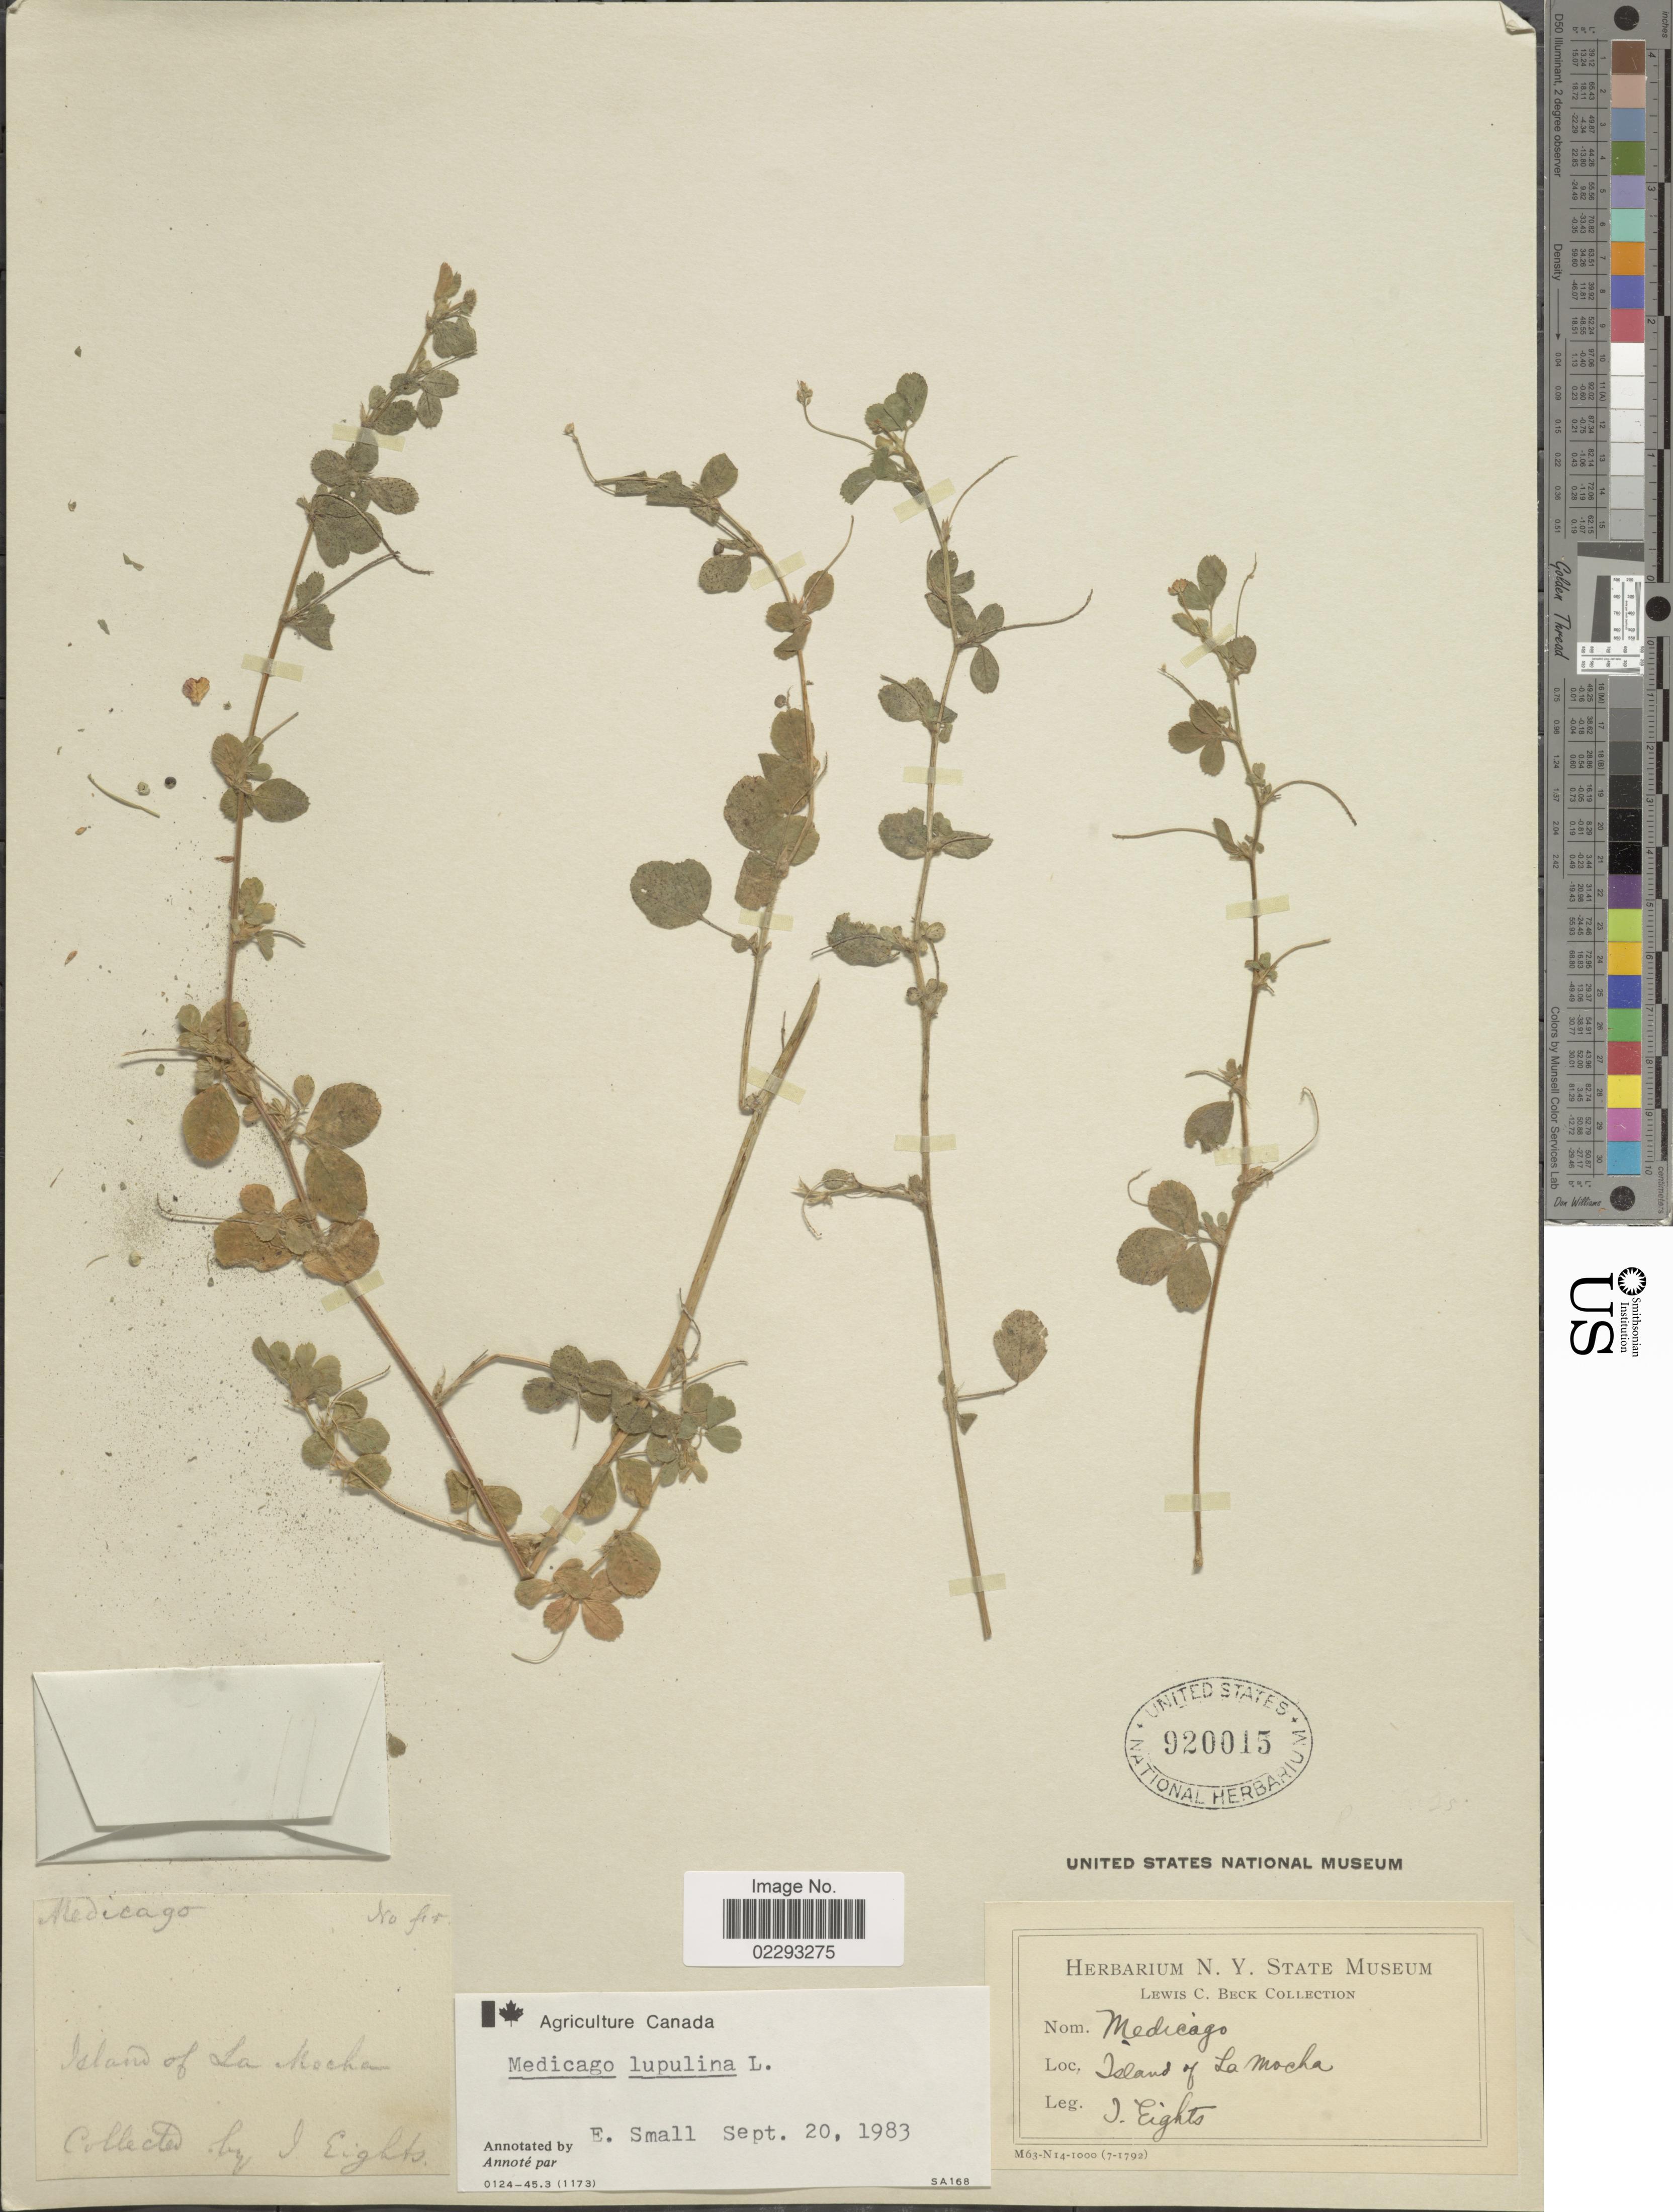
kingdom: Plantae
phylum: Tracheophyta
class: Magnoliopsida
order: Fabales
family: Fabaceae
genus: Medicago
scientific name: Medicago lupulina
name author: L.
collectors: I. Eights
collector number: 917*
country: Chile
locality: Island of Mocha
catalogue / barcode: US 920015